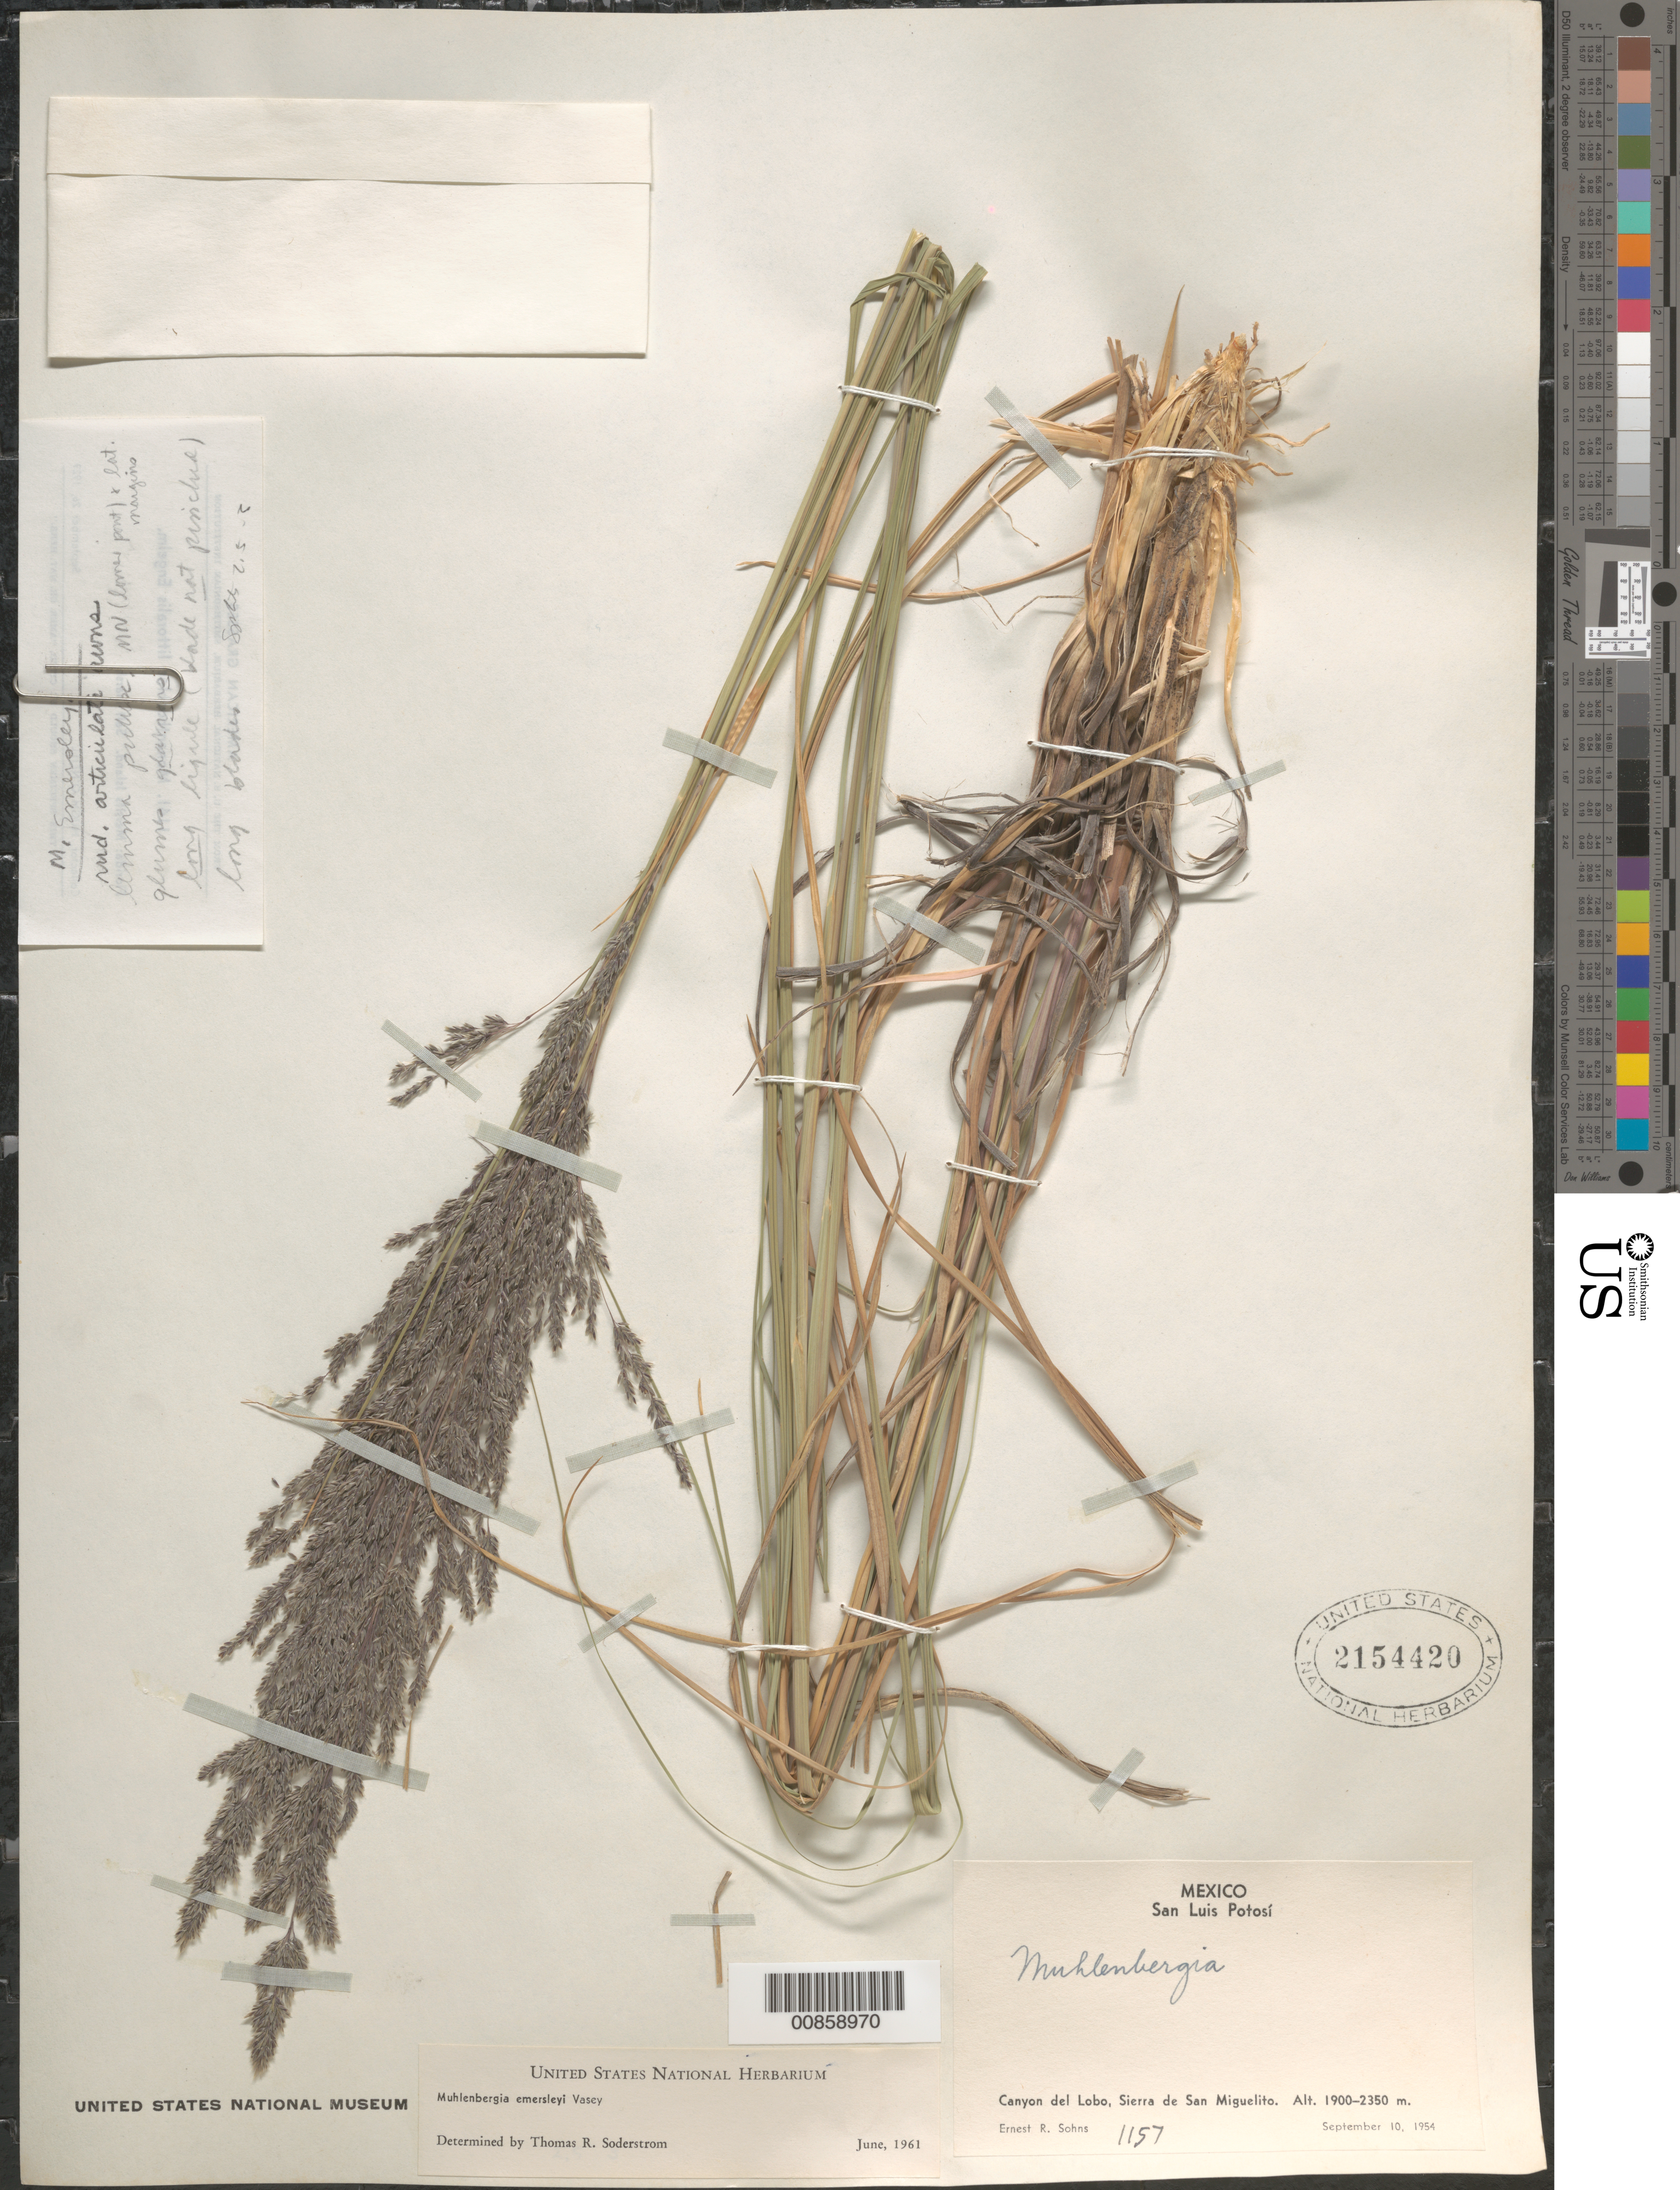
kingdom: Plantae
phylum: Tracheophyta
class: Liliopsida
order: Poales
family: Poaceae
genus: Muhlenbergia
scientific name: Muhlenbergia emersleyi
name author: Vasey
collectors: E. R. Sohns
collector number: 1157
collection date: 1954-09-10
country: Mexico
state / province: San Luis Potosí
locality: Canyon del Lobo, Sierra de San Miguelito.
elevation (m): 1900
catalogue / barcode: US 2154420